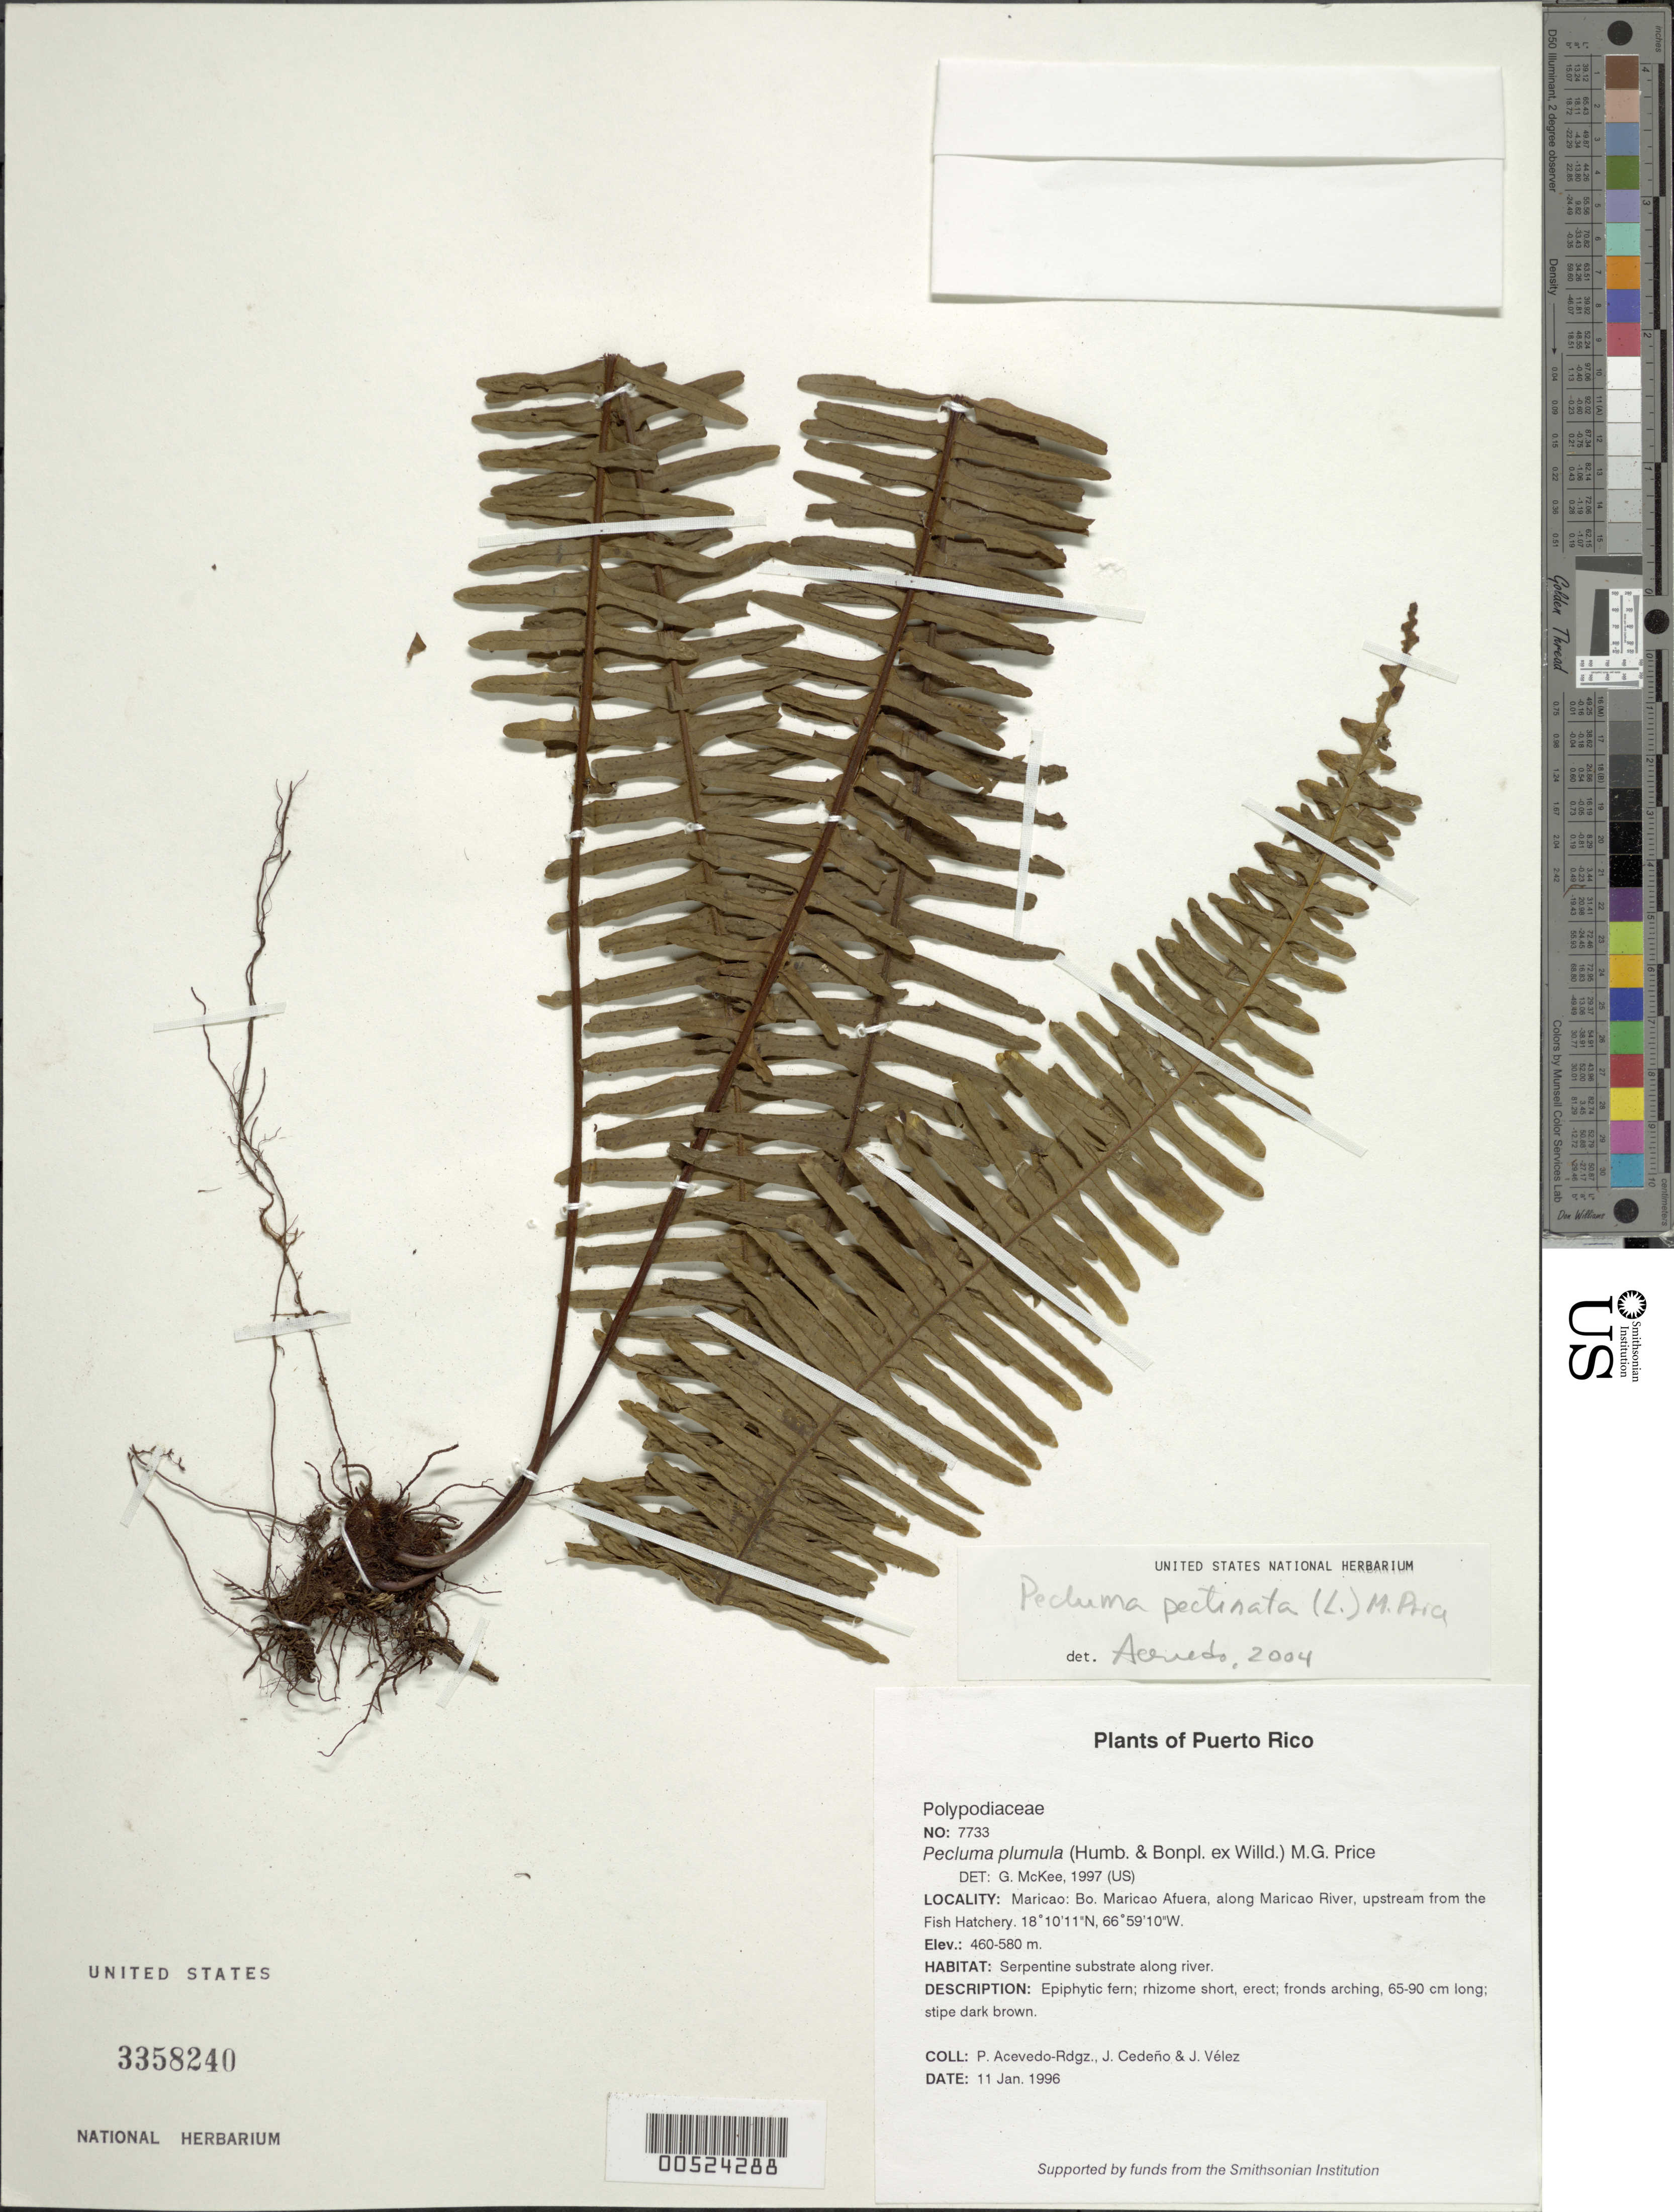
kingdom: Plantae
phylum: Tracheophyta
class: Polypodiopsida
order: Polypodiales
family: Polypodiaceae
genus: Pecluma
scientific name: Pecluma pectinata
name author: (L.) M.G. Price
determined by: Acevedo-Rodríguez, P., (BOT), Smithsonian Institution - National Museum of Natural History (UNITED STATES)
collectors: P. Acevedo-Rodr., J. A. Cedeño M. & J. Vélez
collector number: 7733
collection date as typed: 11 Jan 1996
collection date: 1996-01-11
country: Puerto Rico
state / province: Maricao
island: Puerto Rico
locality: Maricao: Bo. Maricao Afuera, along Maricao River, upstream from the Fish Hatchery.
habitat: Serpentine substrate along river.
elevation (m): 460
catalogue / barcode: US 3358240